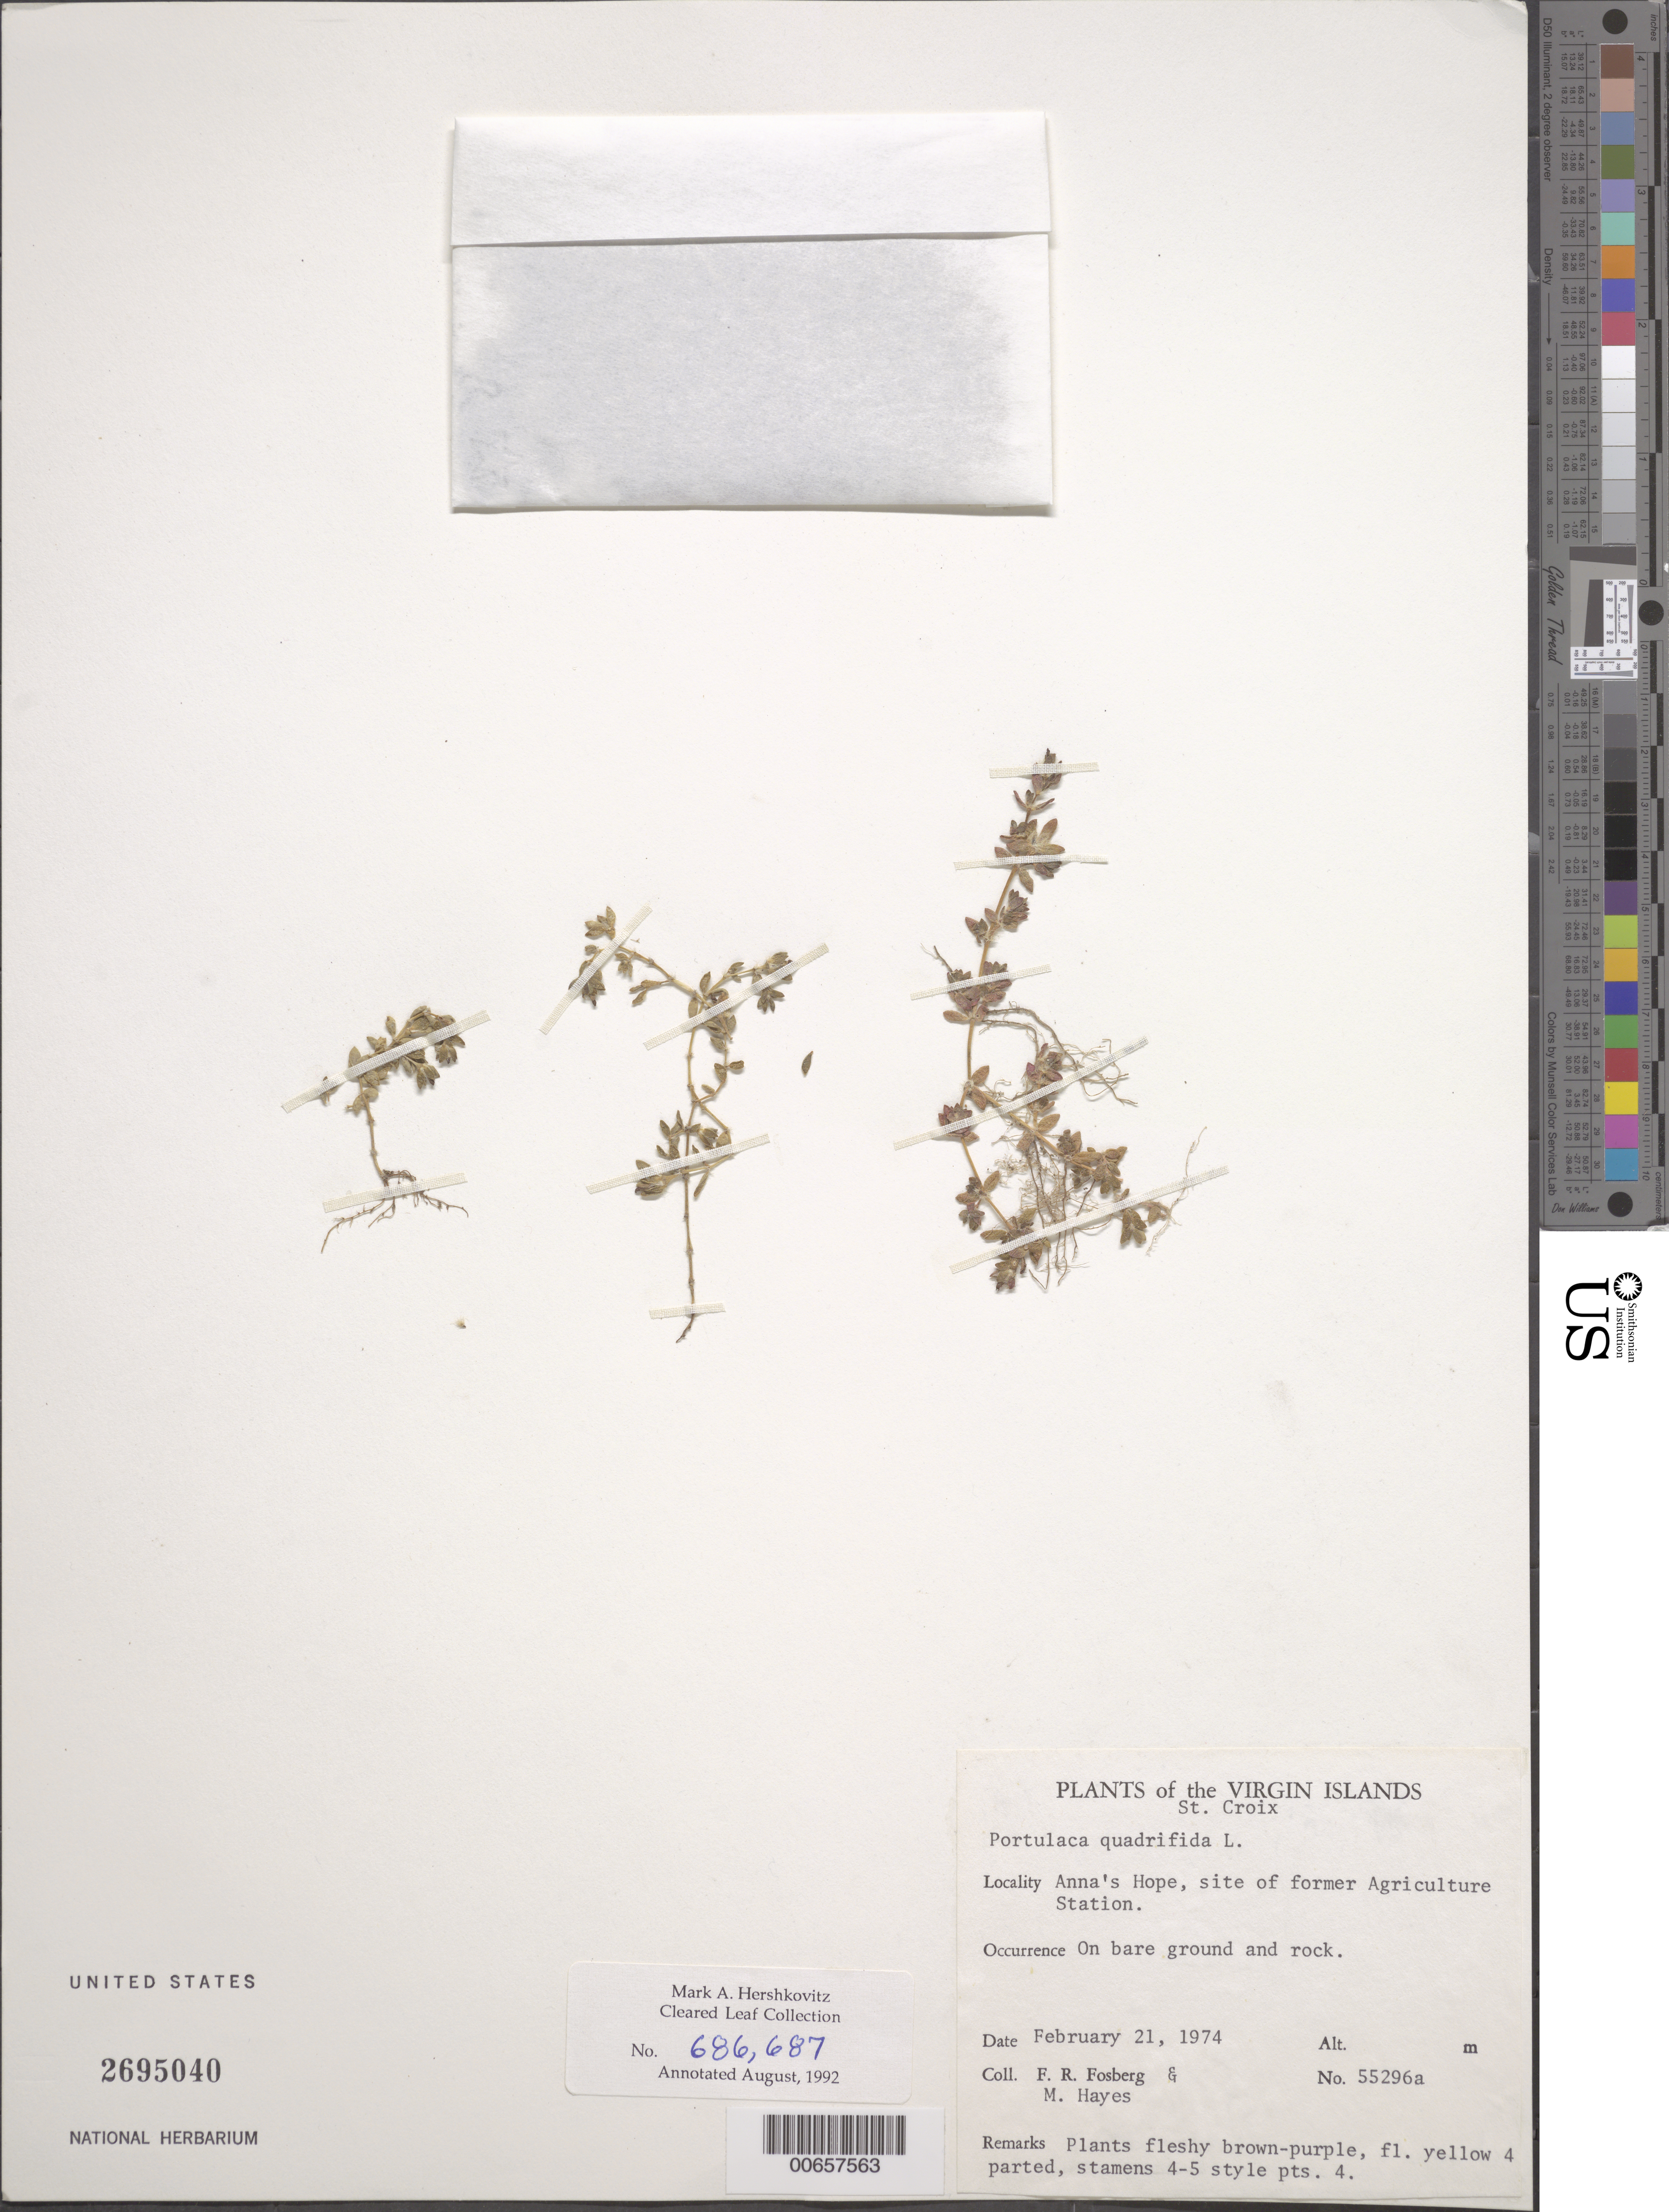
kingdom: Plantae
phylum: Tracheophyta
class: Magnoliopsida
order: Caryophyllales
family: Portulacaceae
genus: Portulaca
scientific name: Portulaca quadrifida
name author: L.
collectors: F. R. Fosberg & M. Hayes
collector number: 55296a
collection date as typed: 21 Feb 1974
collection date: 1974-02-21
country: U.S. Virgin Islands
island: St. Croix Island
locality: Anna's Hope, site of former Agriculture Station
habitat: On bare ground and rock.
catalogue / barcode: US 2695040